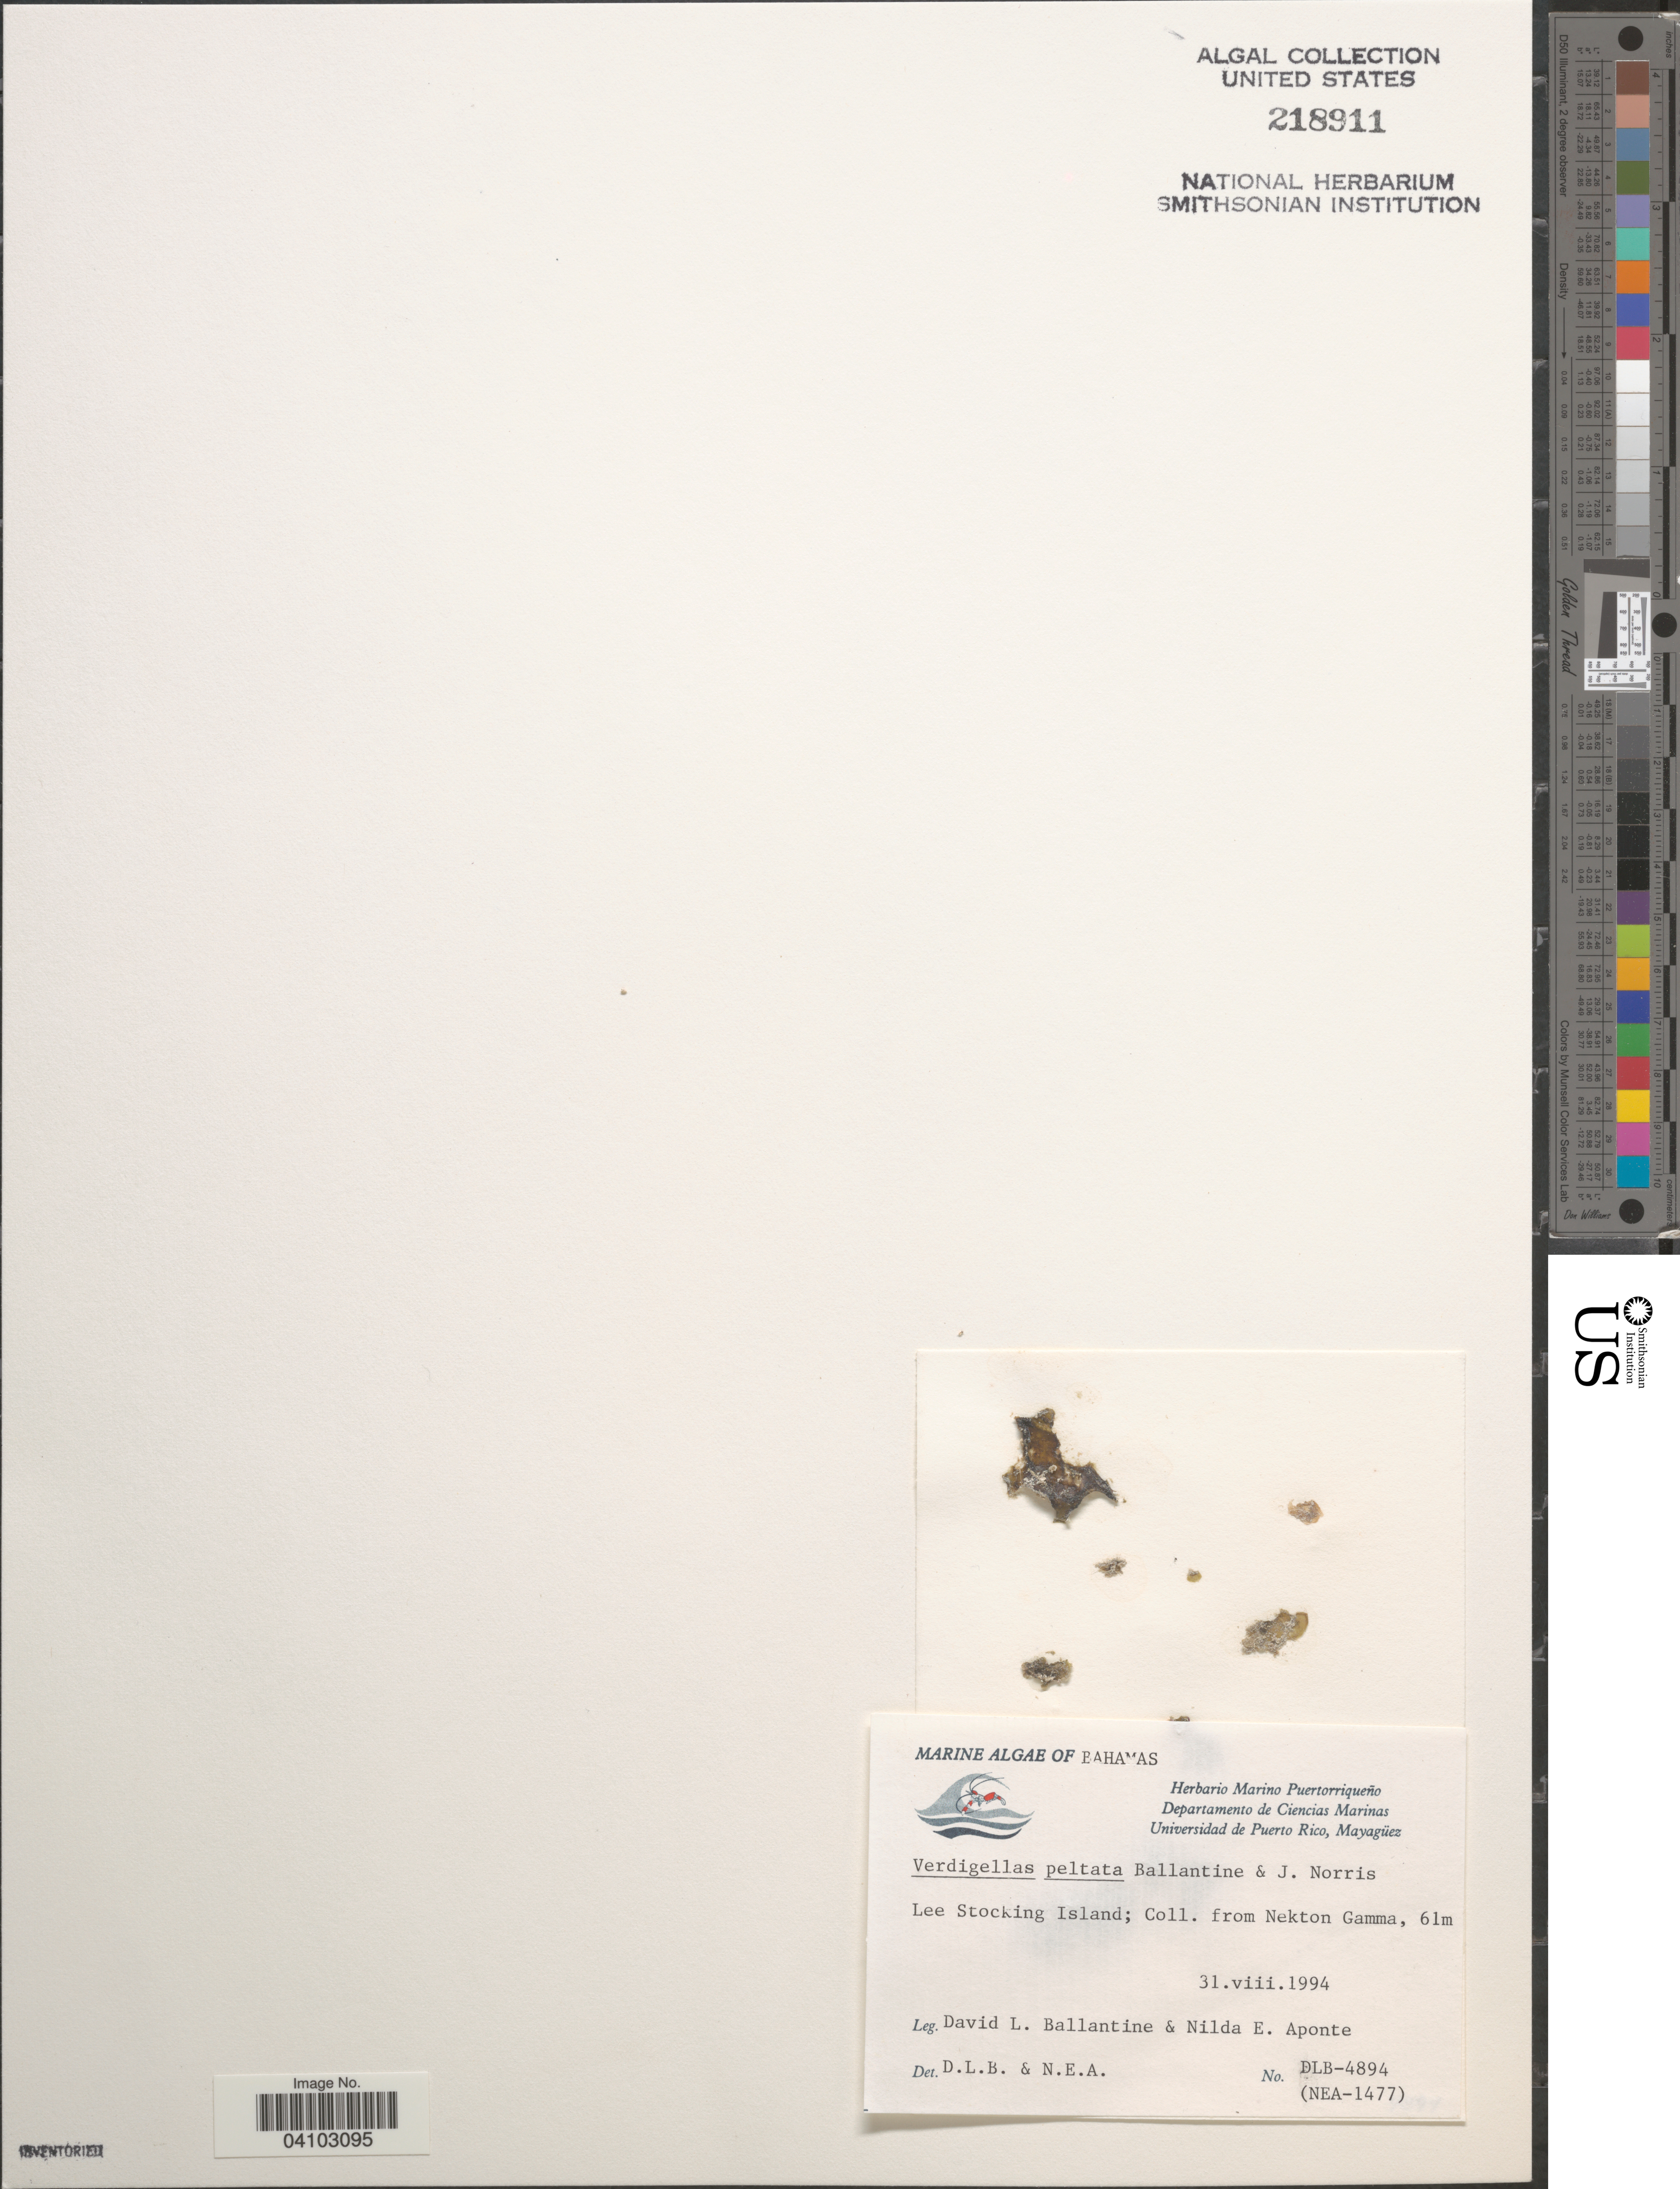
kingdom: Plantae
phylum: Chlorophyta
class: Prasinophyceae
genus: Verdigellas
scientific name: Verdigellas peltata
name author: D.L. Ballant. & J.N. Norris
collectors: D.L. Ballantine & N. E. Aponte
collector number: DLB-4894/(NEA-1477)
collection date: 1994-08-31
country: Bahamas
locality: Lee Stocking Island; from Nekton Gamma.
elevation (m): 61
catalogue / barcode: US 218911